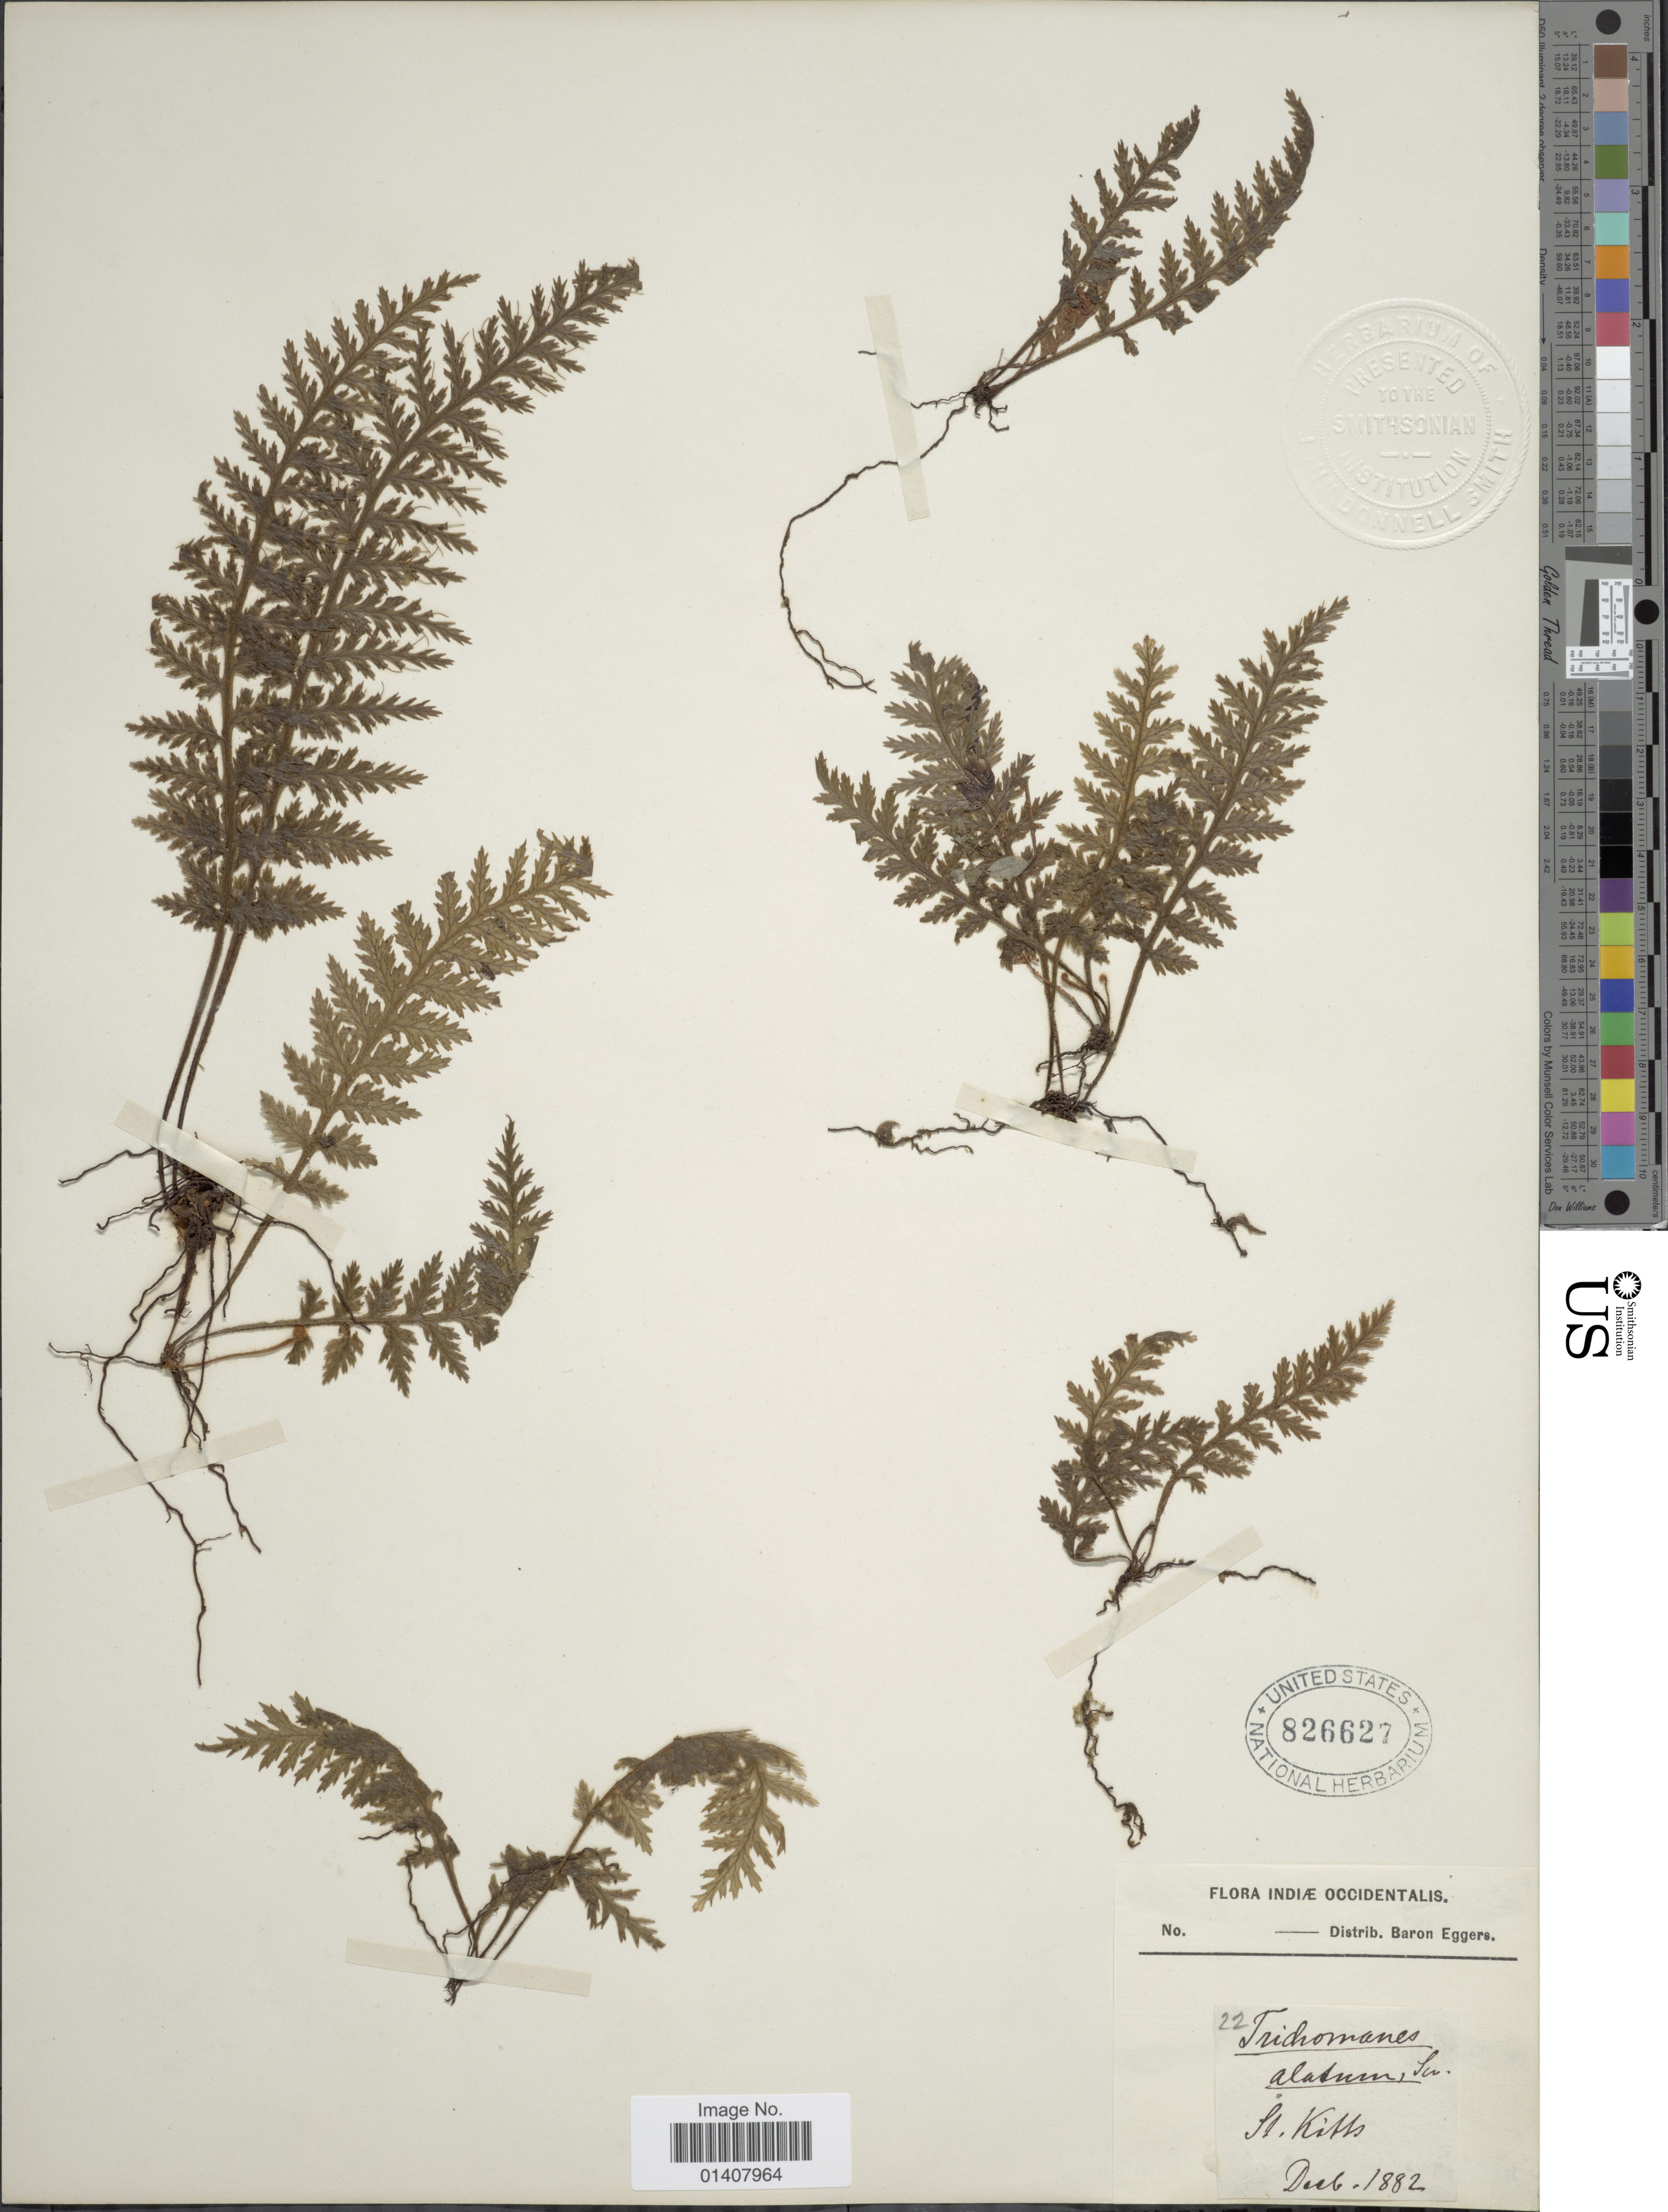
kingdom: Plantae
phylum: Tracheophyta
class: Polypodiopsida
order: Hymenophyllales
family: Hymenophyllaceae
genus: Trichomanes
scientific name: Trichomanes alatum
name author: Sw.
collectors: H. F. A. von Eggers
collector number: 22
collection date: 1882-12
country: St. Christopher-Nevis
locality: St. Kitts, Indiae occidentalis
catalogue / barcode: US 826627